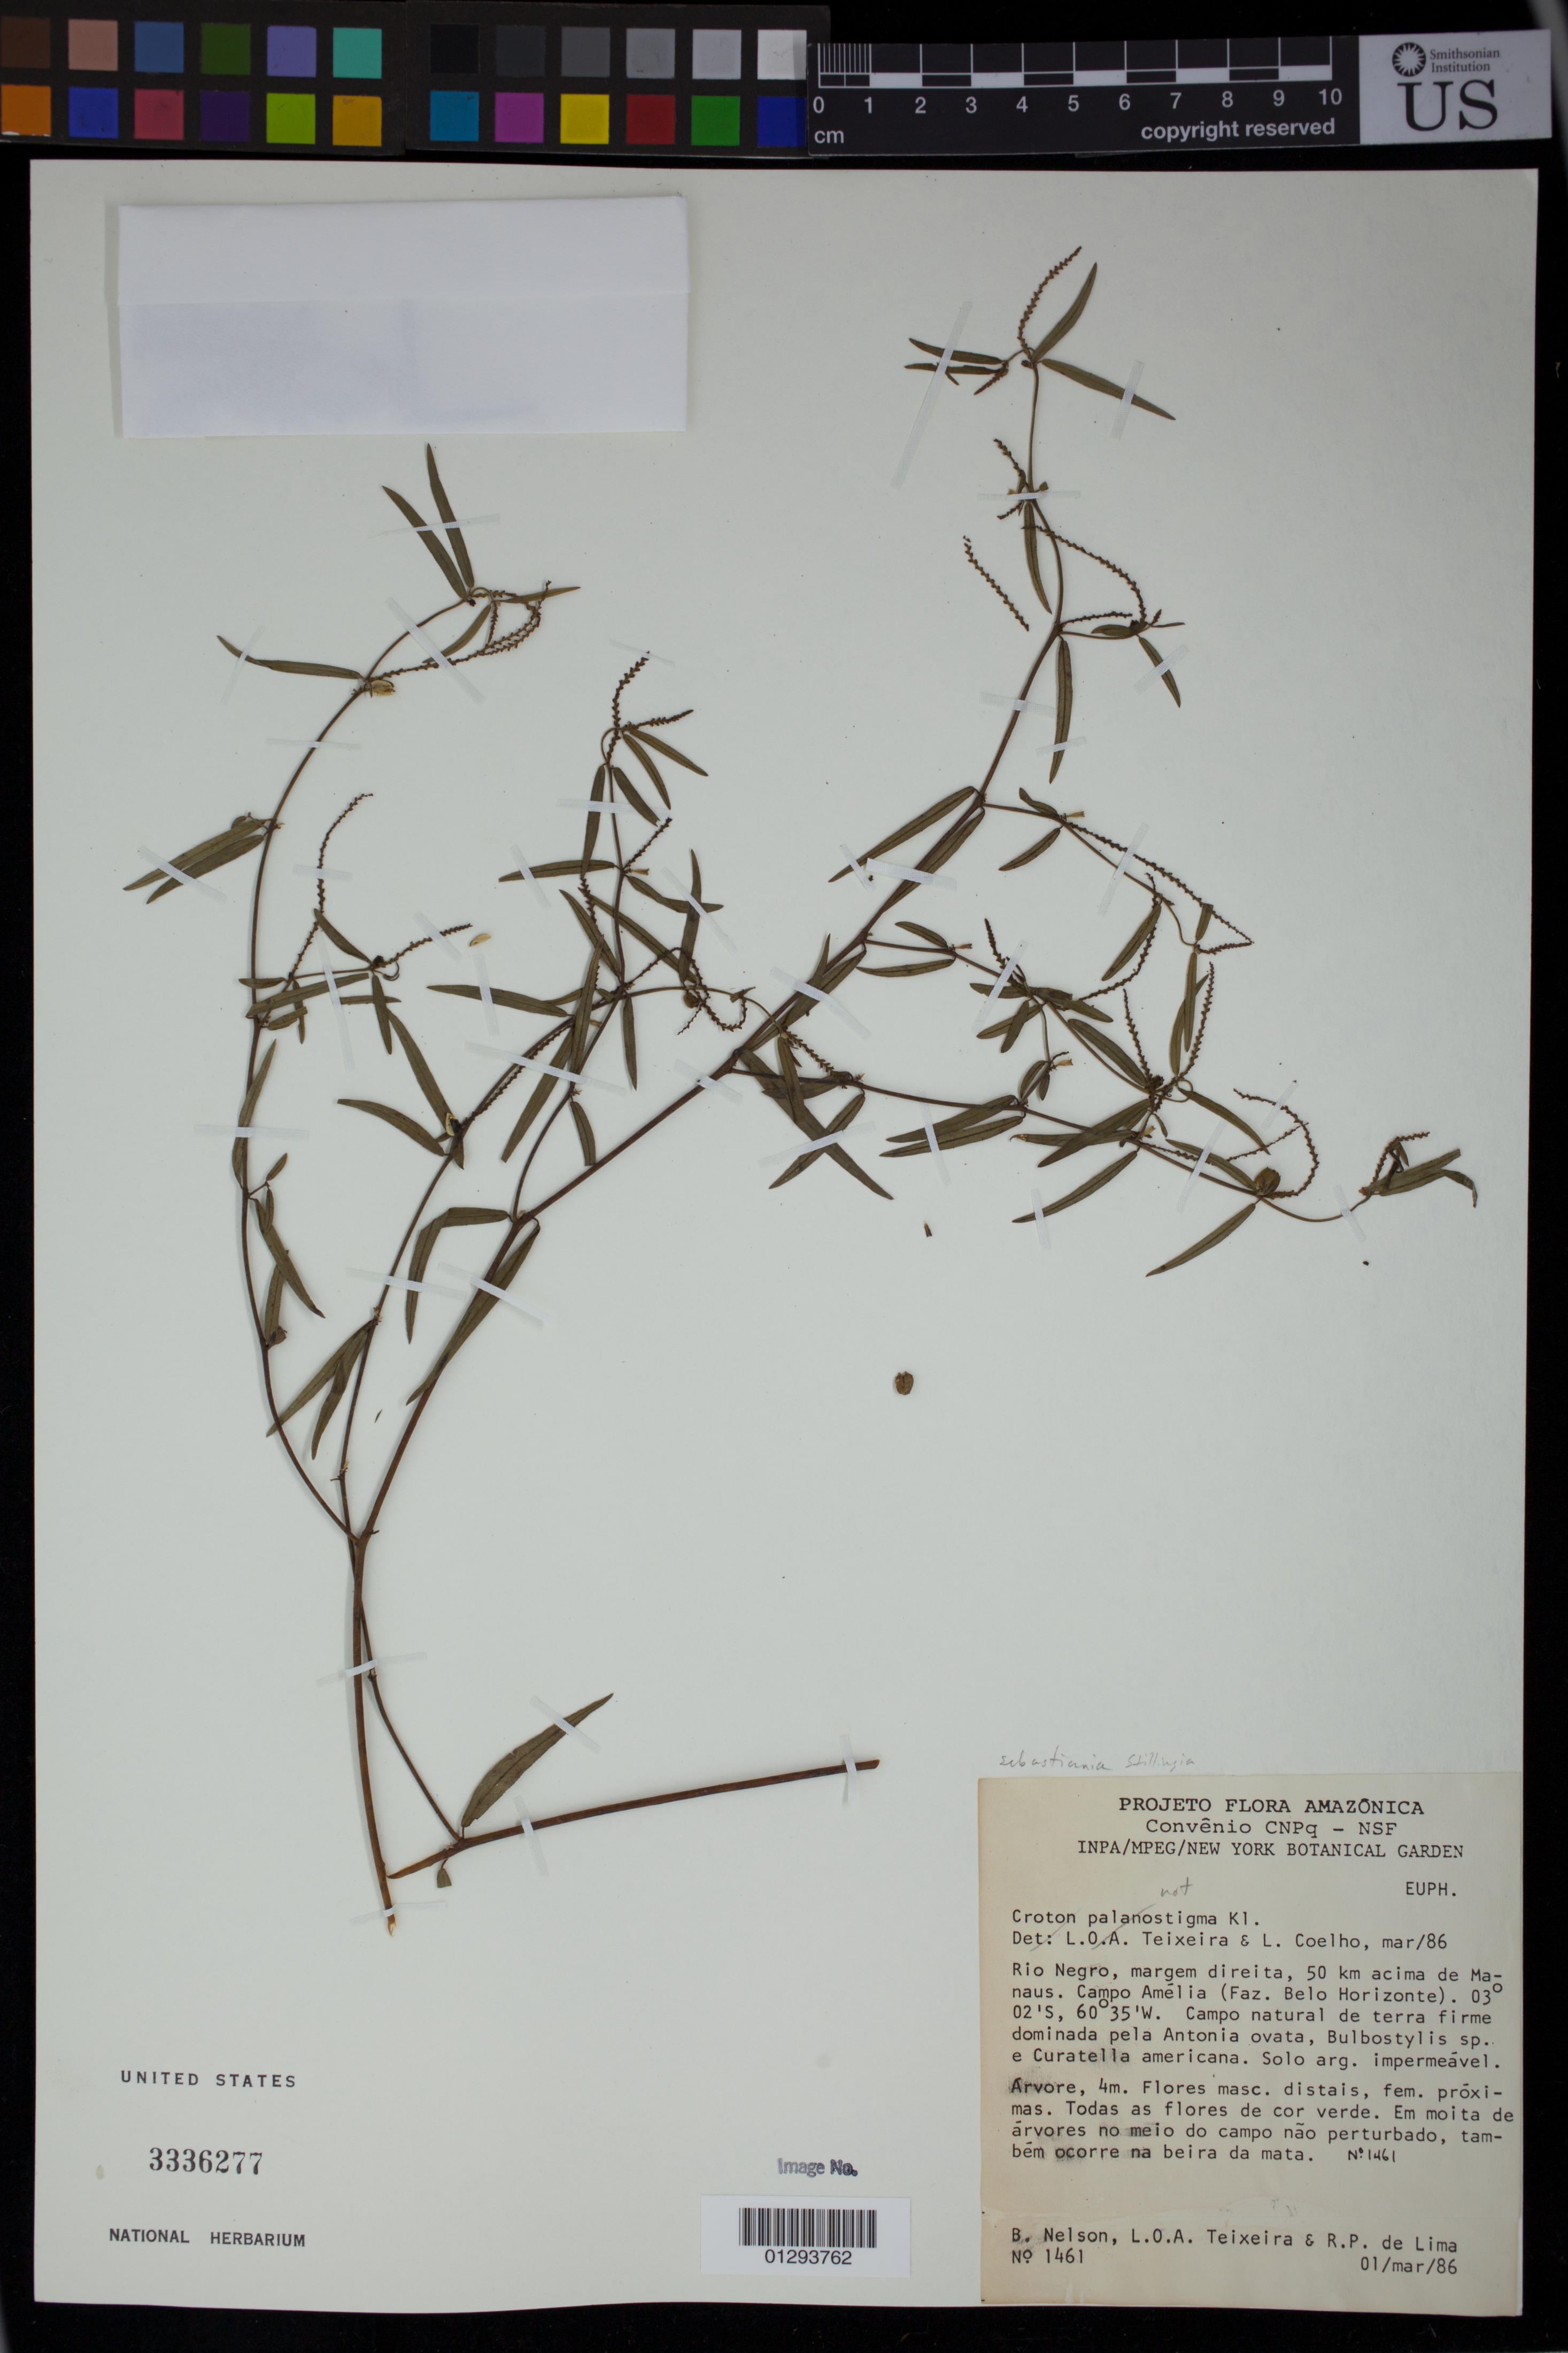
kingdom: Plantae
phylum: Tracheophyta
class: Magnoliopsida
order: Malpighiales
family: Euphorbiaceae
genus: Sebastiania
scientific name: Sebastiania bidentata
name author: (Mart. & Zucc.) Pax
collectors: B. Nelson, L. O. A. Teixeira & R. P. Lima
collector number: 1461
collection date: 1986-03-01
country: Brazil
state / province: Amazonas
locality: Rio Negro, margem direita, 50 km acima de Manaus. Campo Amelia (Faz. Belo Horizonte).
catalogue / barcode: US 3336277